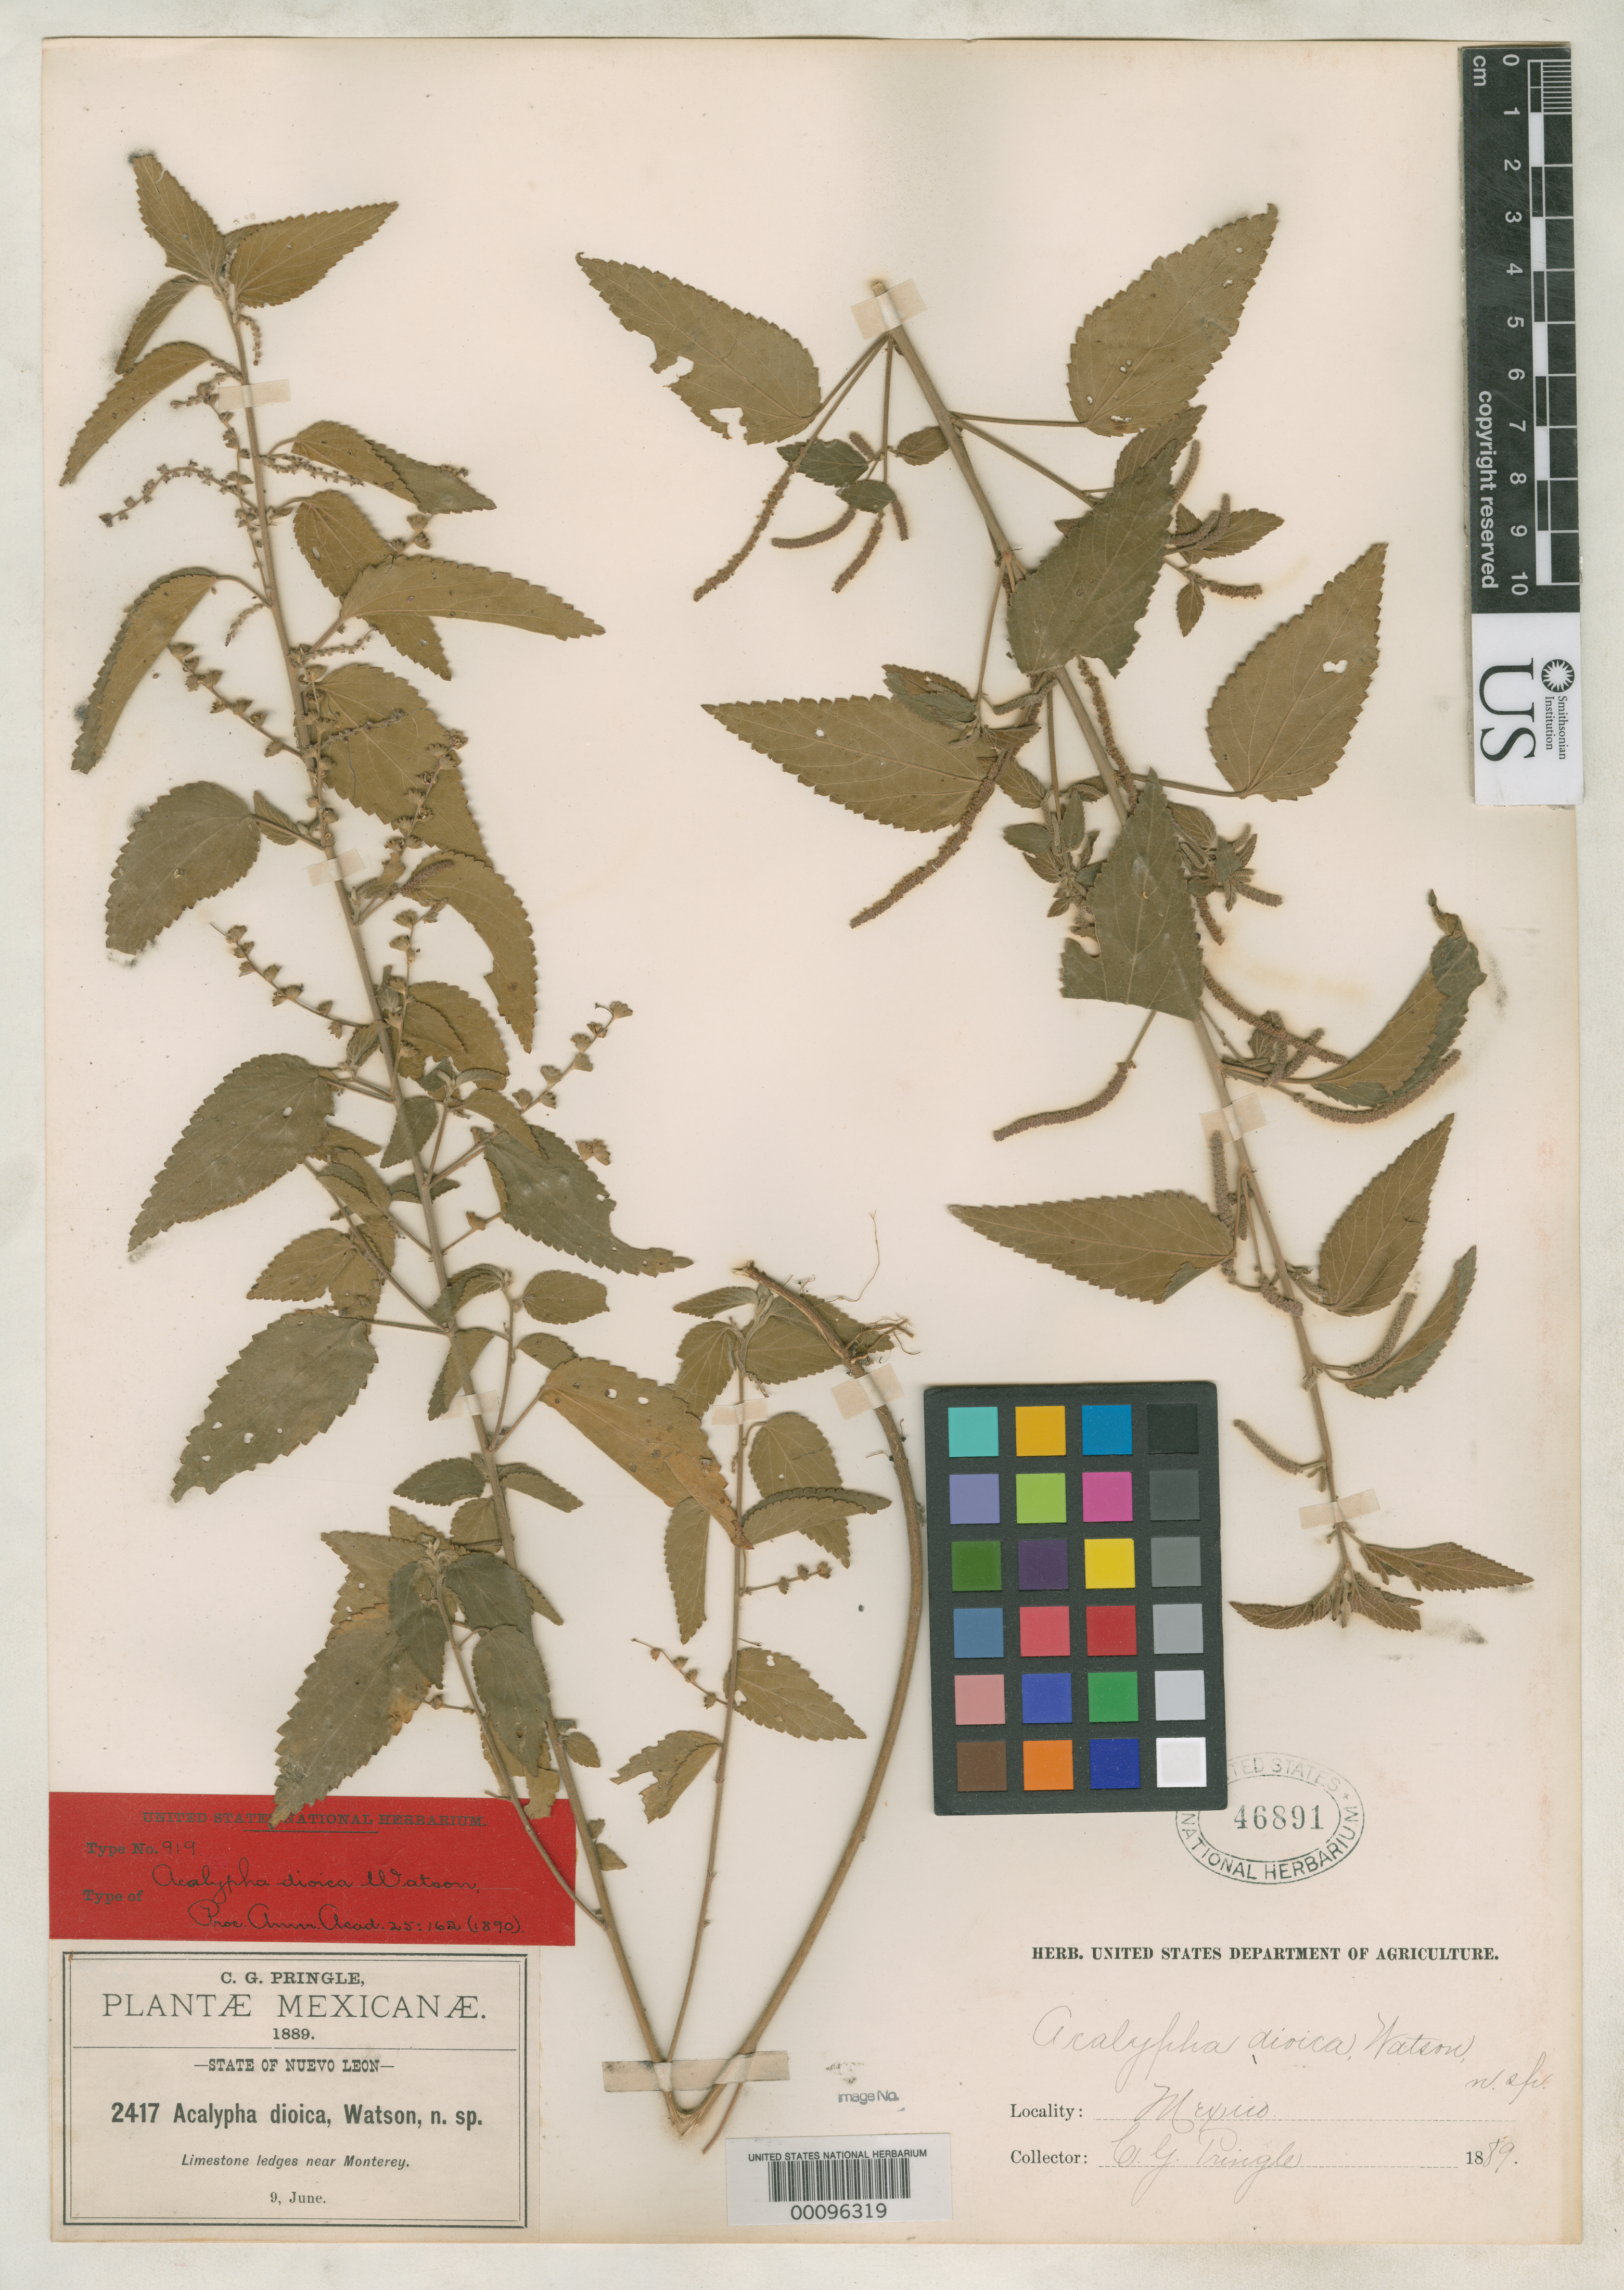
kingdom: Plantae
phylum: Tracheophyta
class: Magnoliopsida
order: Malpighiales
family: Euphorbiaceae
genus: Acalypha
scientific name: Acalypha dioica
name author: S. Watson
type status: Type Collection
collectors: C. G. Pringle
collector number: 2417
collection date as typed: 09 Jun 1889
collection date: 1889-06-09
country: Mexico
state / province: Nuevo León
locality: Monterrey.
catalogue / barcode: US 46891